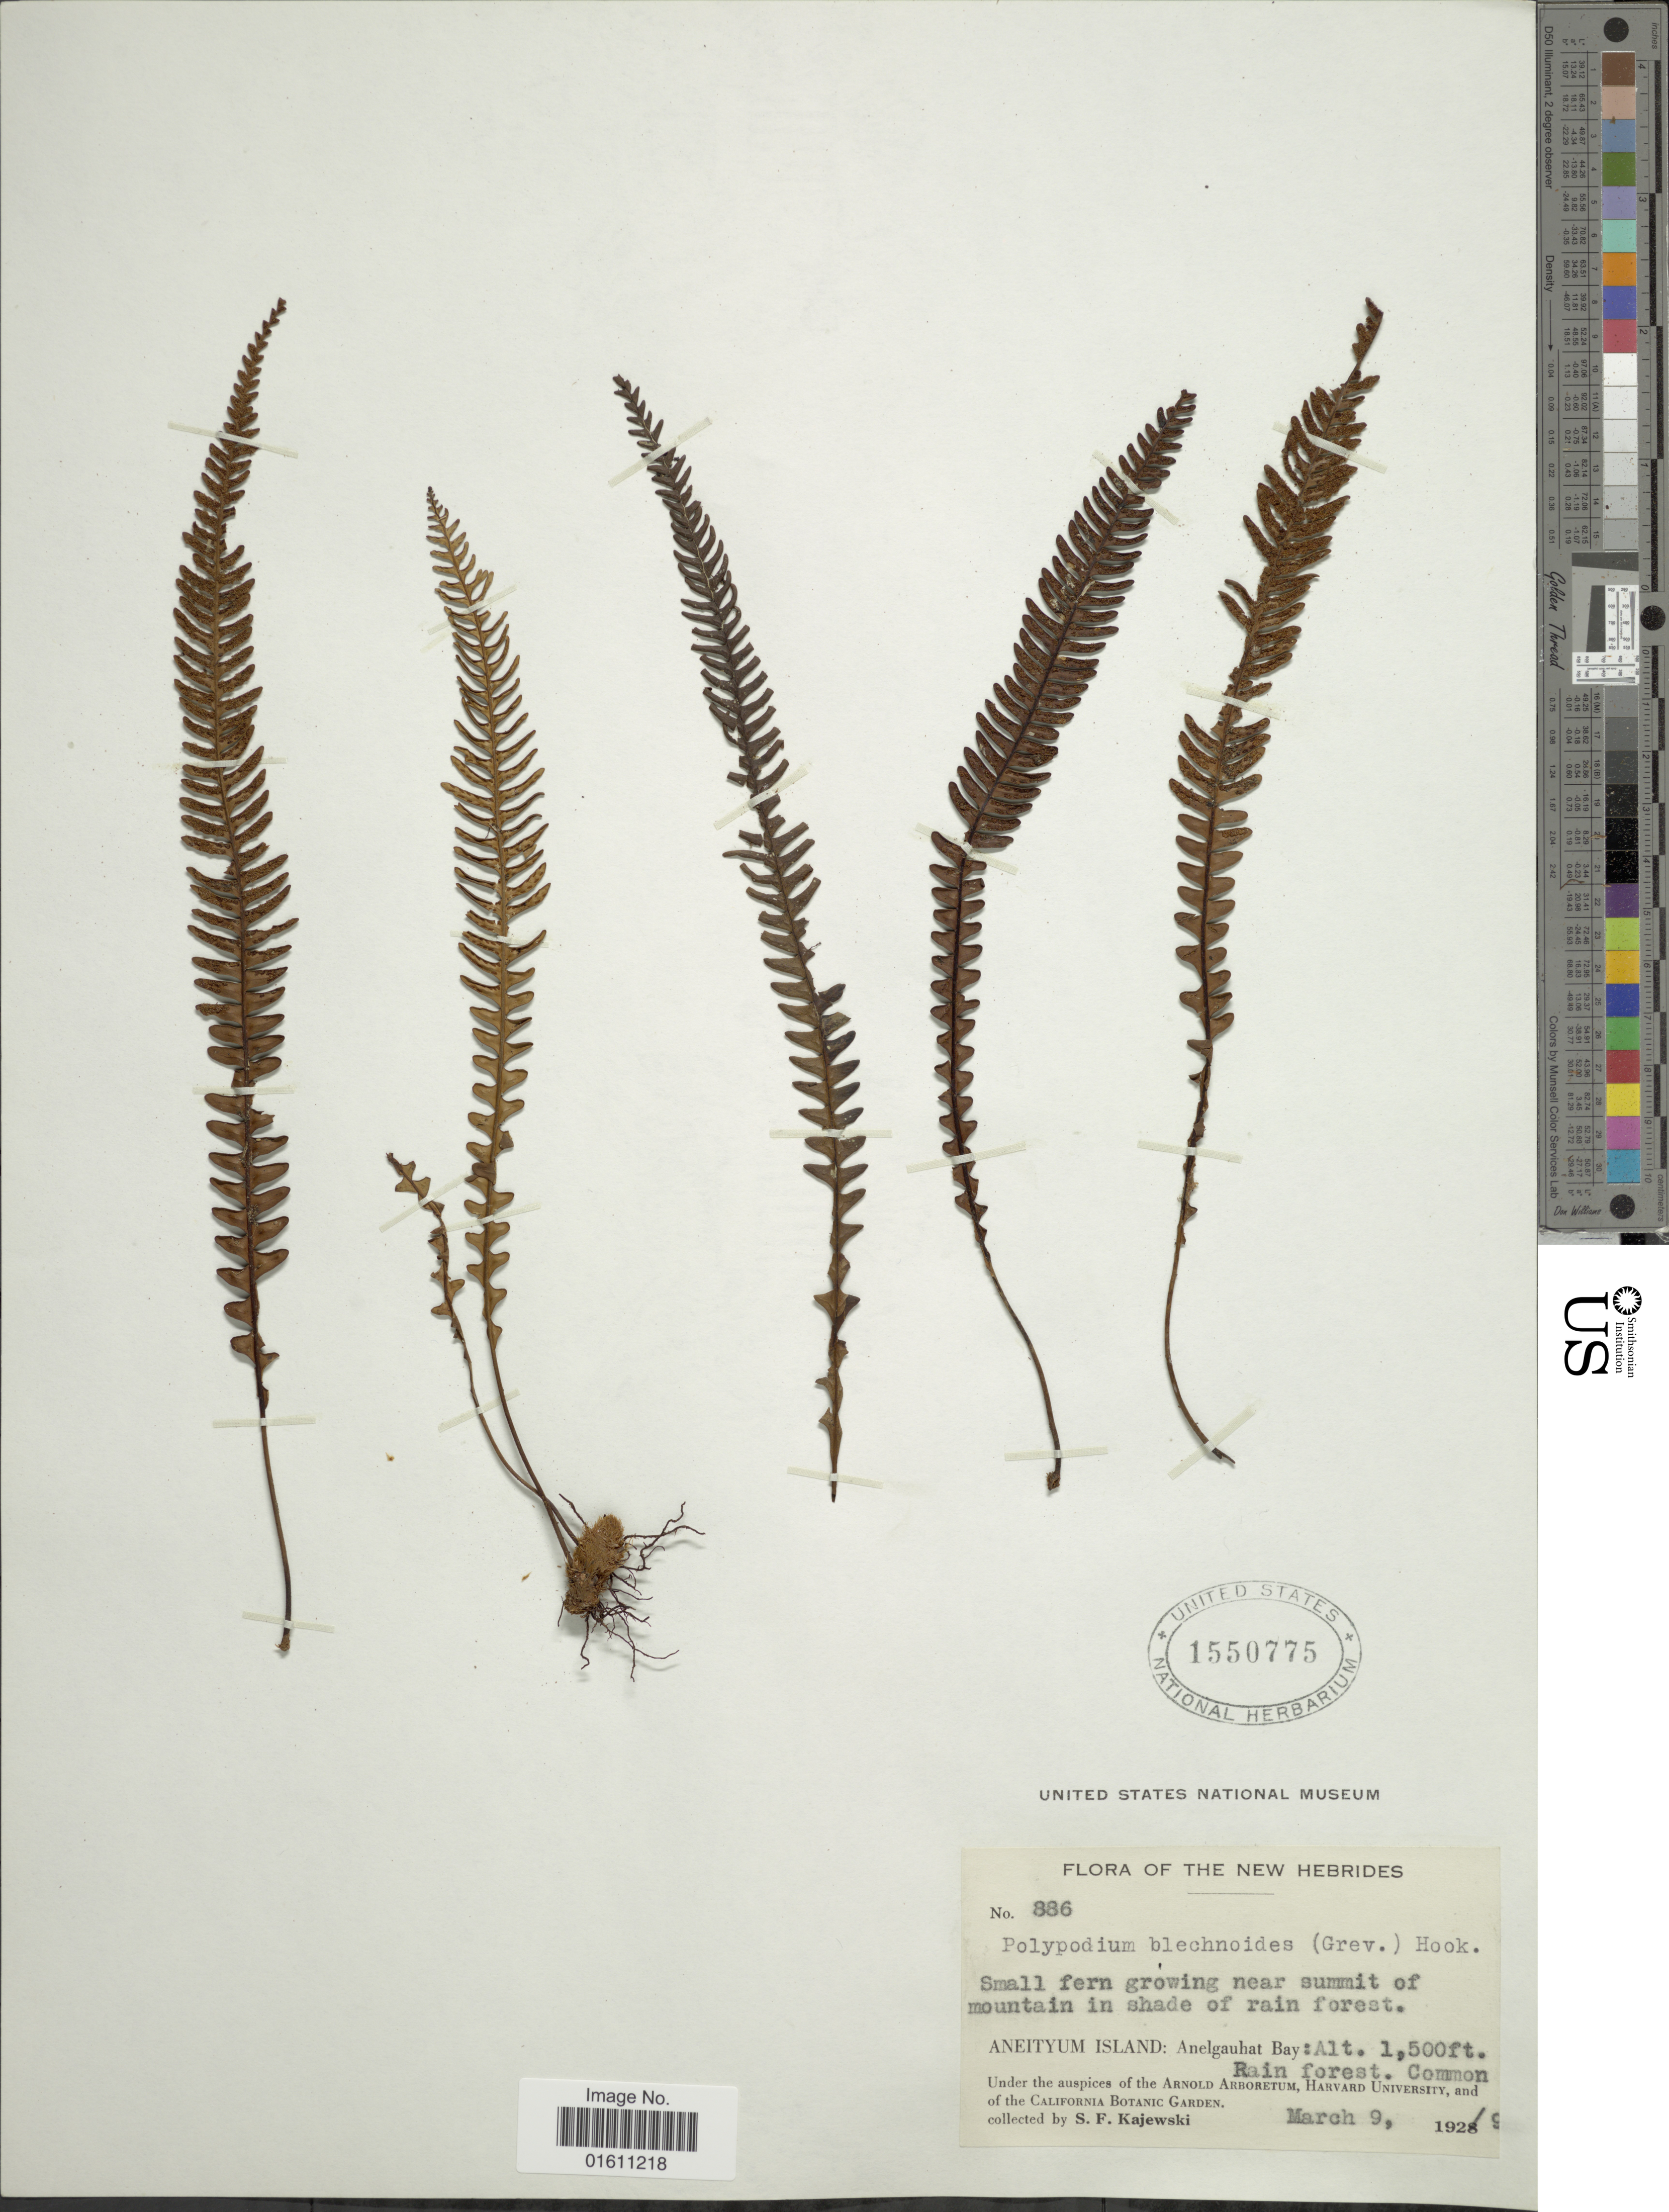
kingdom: Plantae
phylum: Tracheophyta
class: Polypodiopsida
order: Polypodiales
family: Polypodiaceae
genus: Ctenopterella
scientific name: Ctenopterella blechnoides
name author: (Grev.) Parris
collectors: S. Kajewski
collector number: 886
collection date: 1929-03-09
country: Vanuatu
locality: The New Herbrides, Aneithyum Island: Anelgauhat Bay.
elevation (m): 457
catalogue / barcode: US 1550775